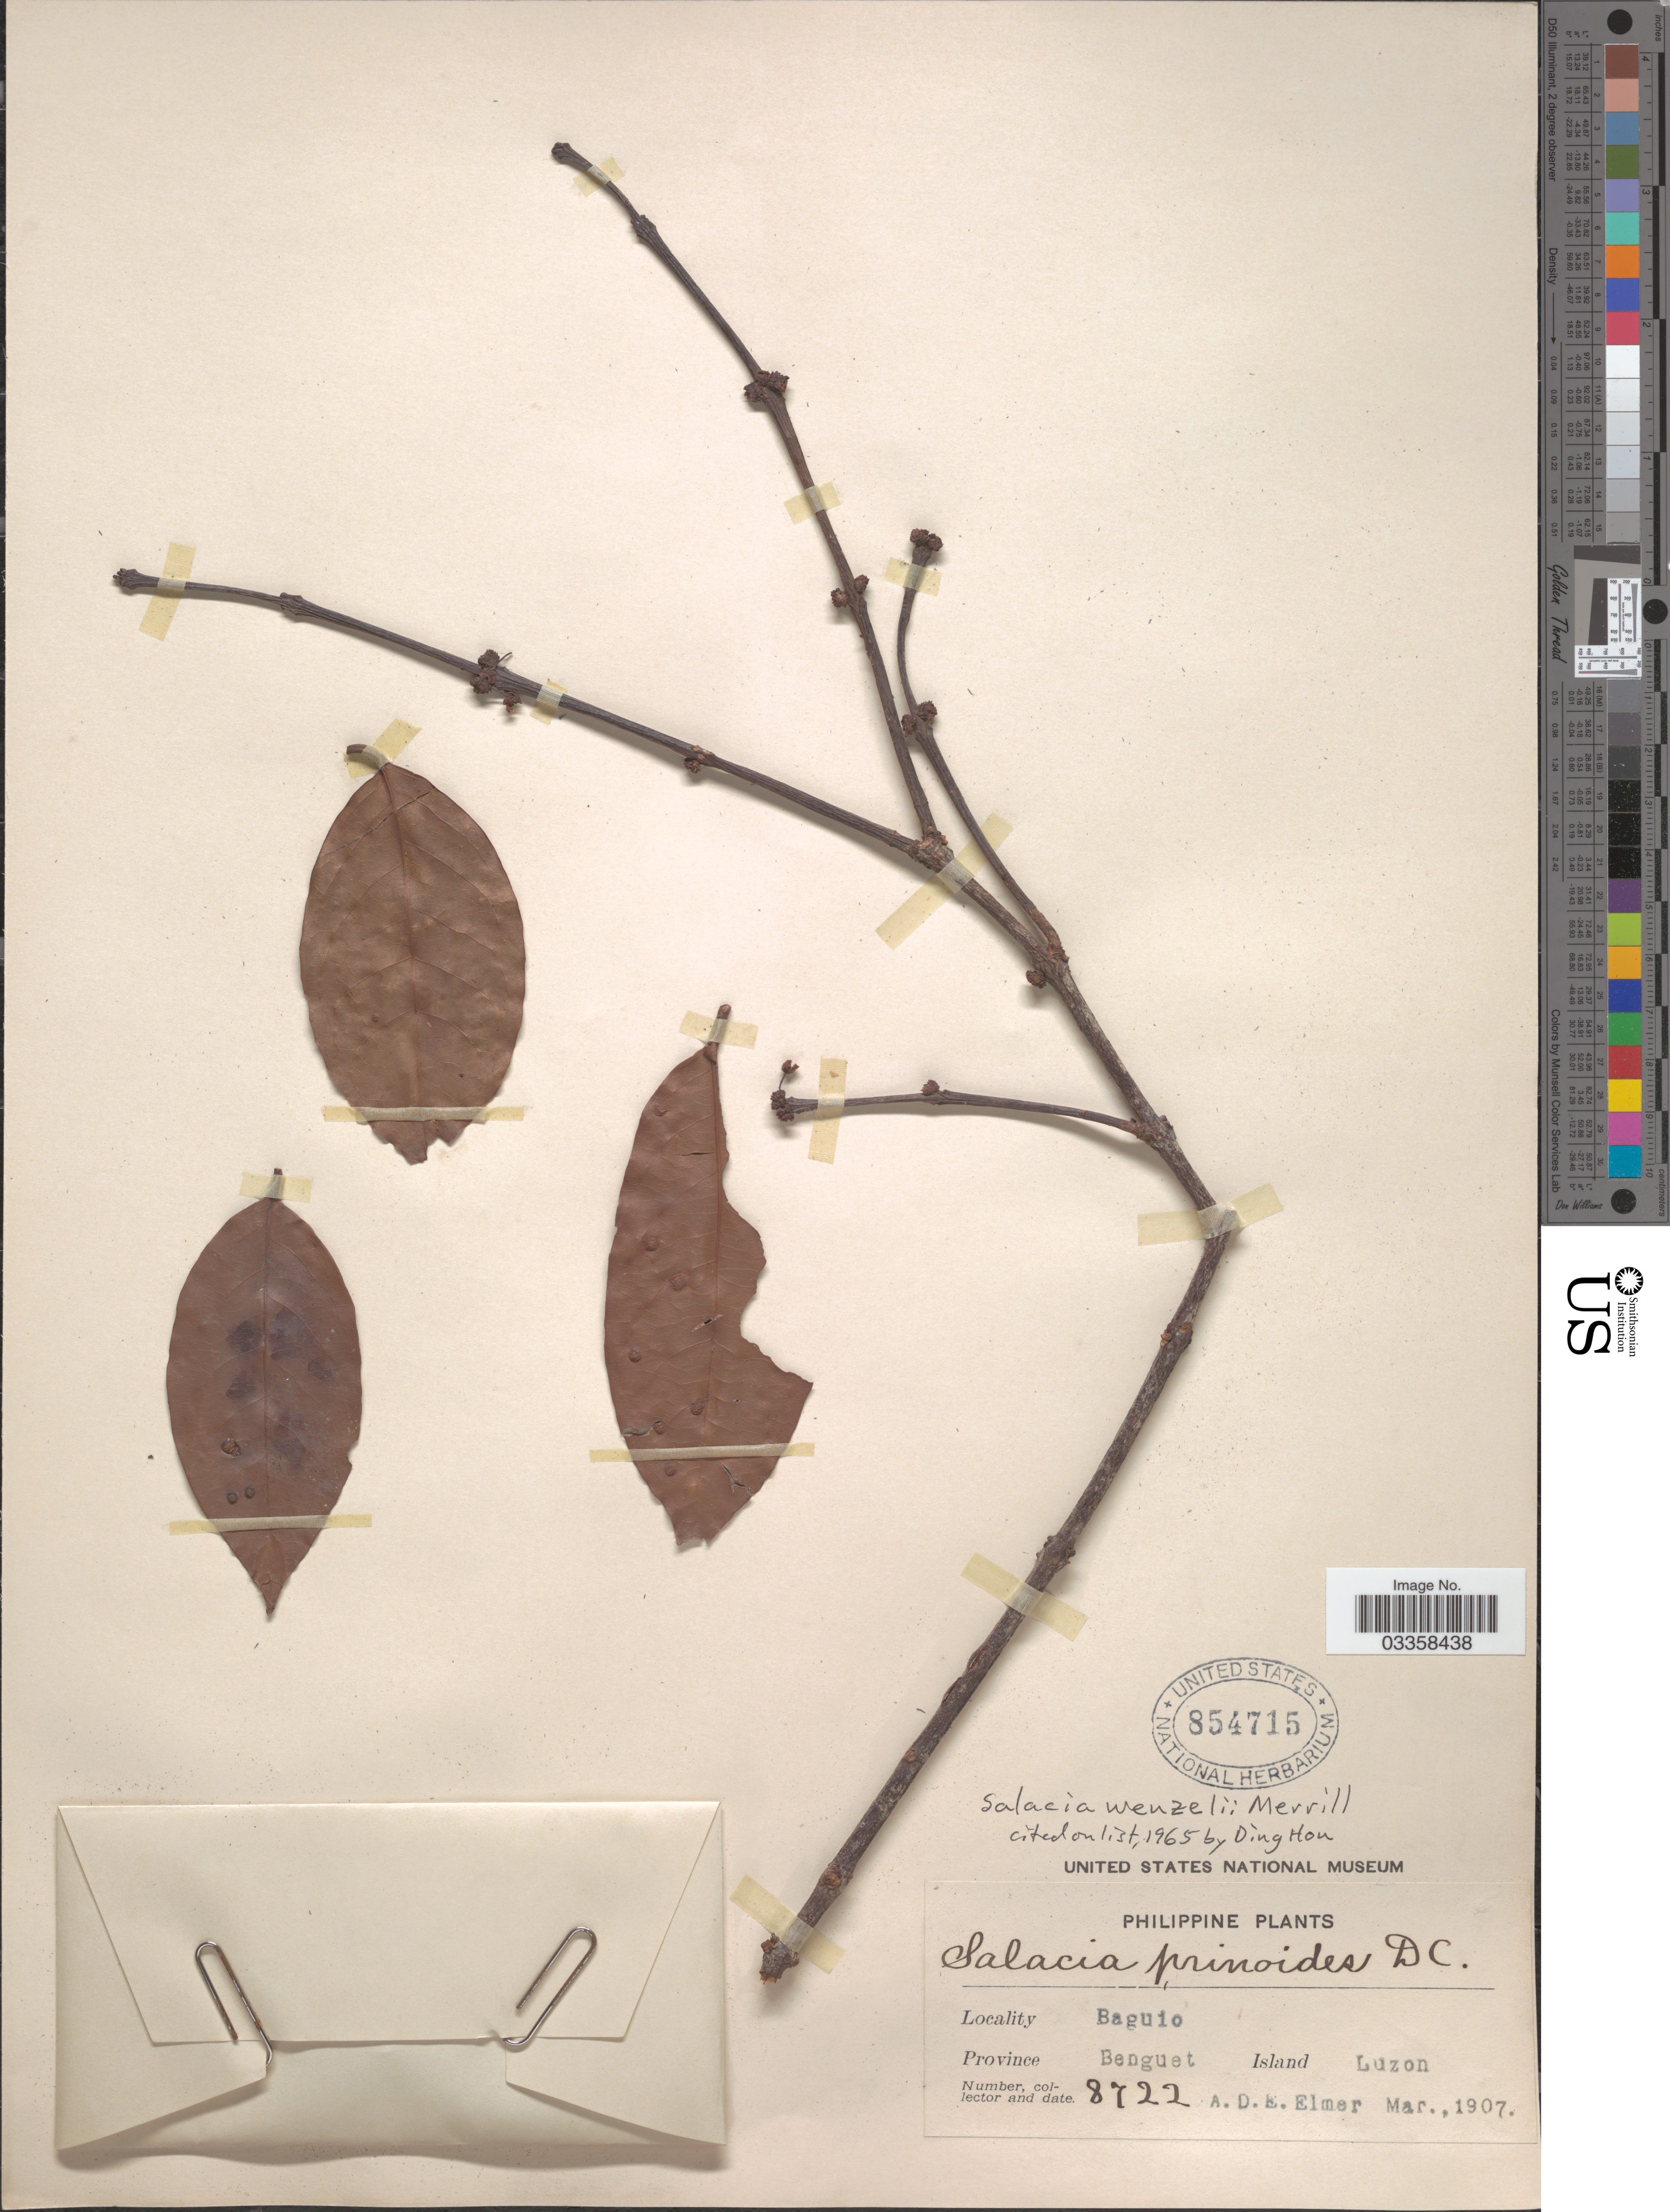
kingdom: Plantae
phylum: Tracheophyta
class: Magnoliopsida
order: Celastrales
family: Celastraceae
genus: Salacia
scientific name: Salacia wenzelii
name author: Merr.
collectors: A. D. E. Elmer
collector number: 8722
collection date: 1907-03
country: Philippines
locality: Baguio. Province Benguet Island Luzon.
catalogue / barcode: US 854715